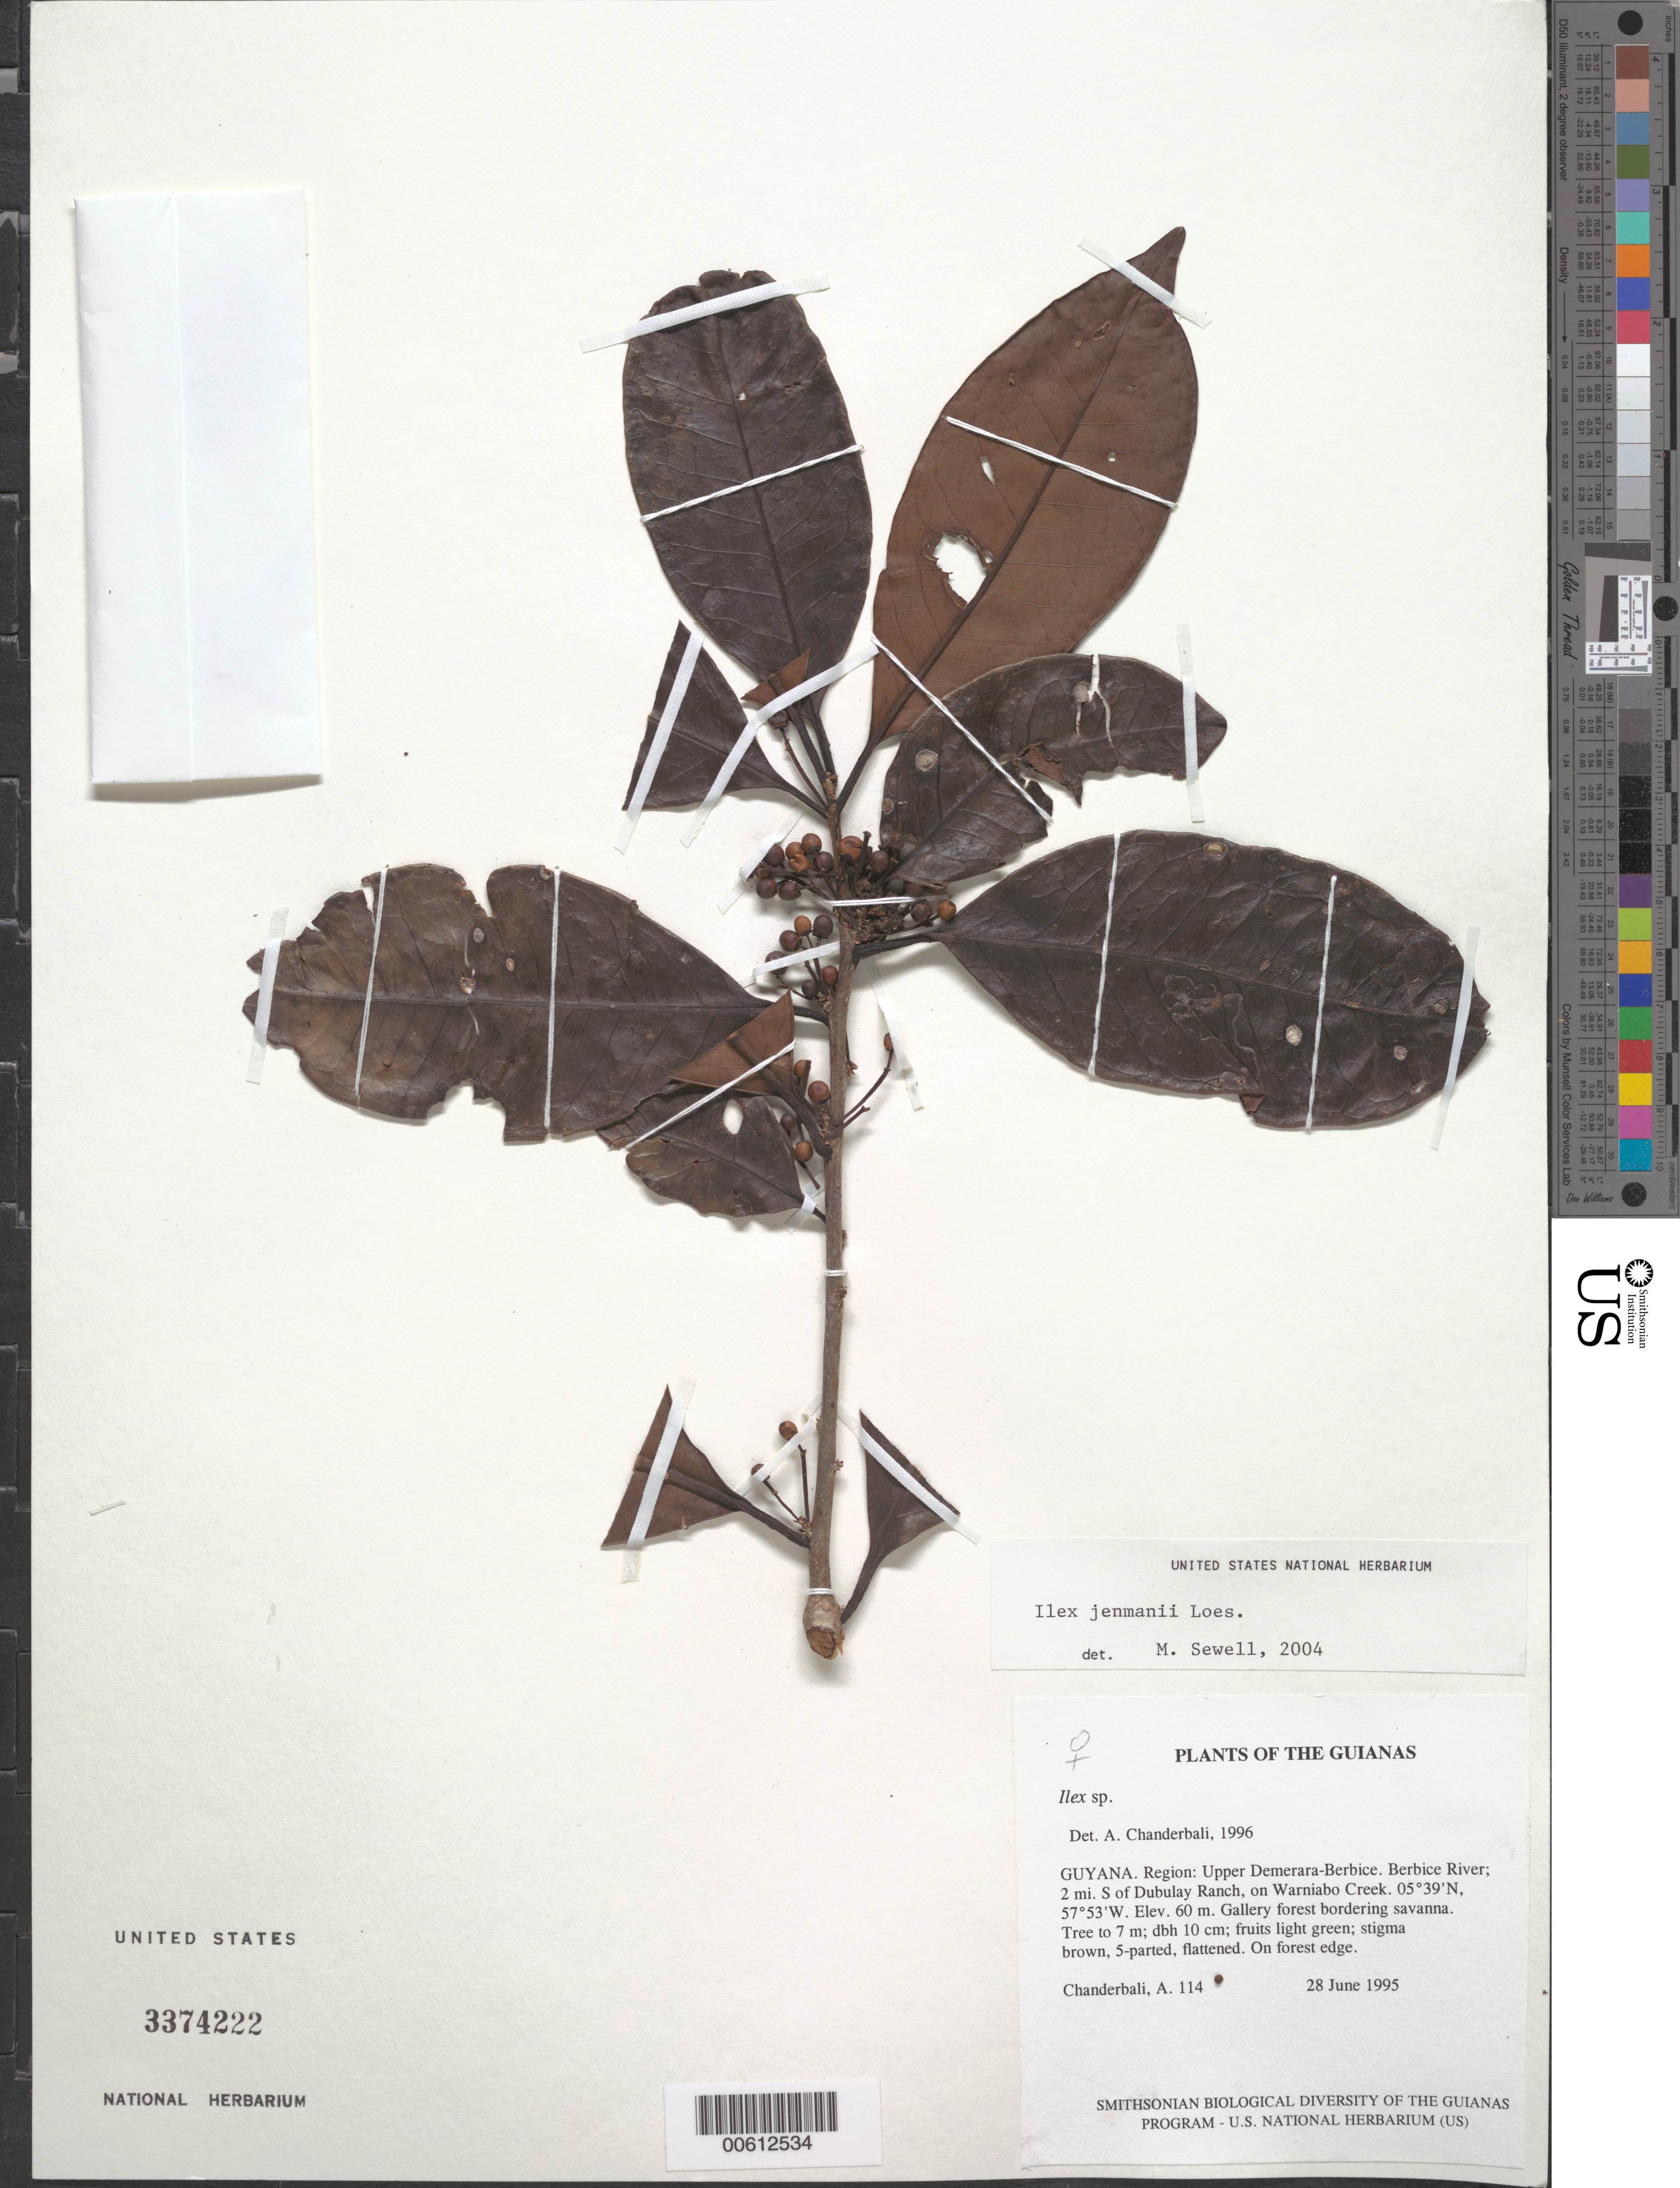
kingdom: Plantae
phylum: Tracheophyta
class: Magnoliopsida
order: Aquifoliales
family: Aquifoliaceae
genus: Ilex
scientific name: Ilex jenmanii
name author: Loes.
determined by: Sewell, M.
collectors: A. S. Chanderbali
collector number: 114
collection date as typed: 28 June 1995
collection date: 1995-06-28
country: Guyana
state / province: U. Demerara-Berbice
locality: Berbice River; 2 mi. S of Dubulay Ranch, on Warniabo Creek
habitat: Gallery forest bordering savanna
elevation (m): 60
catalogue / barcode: US 3374222